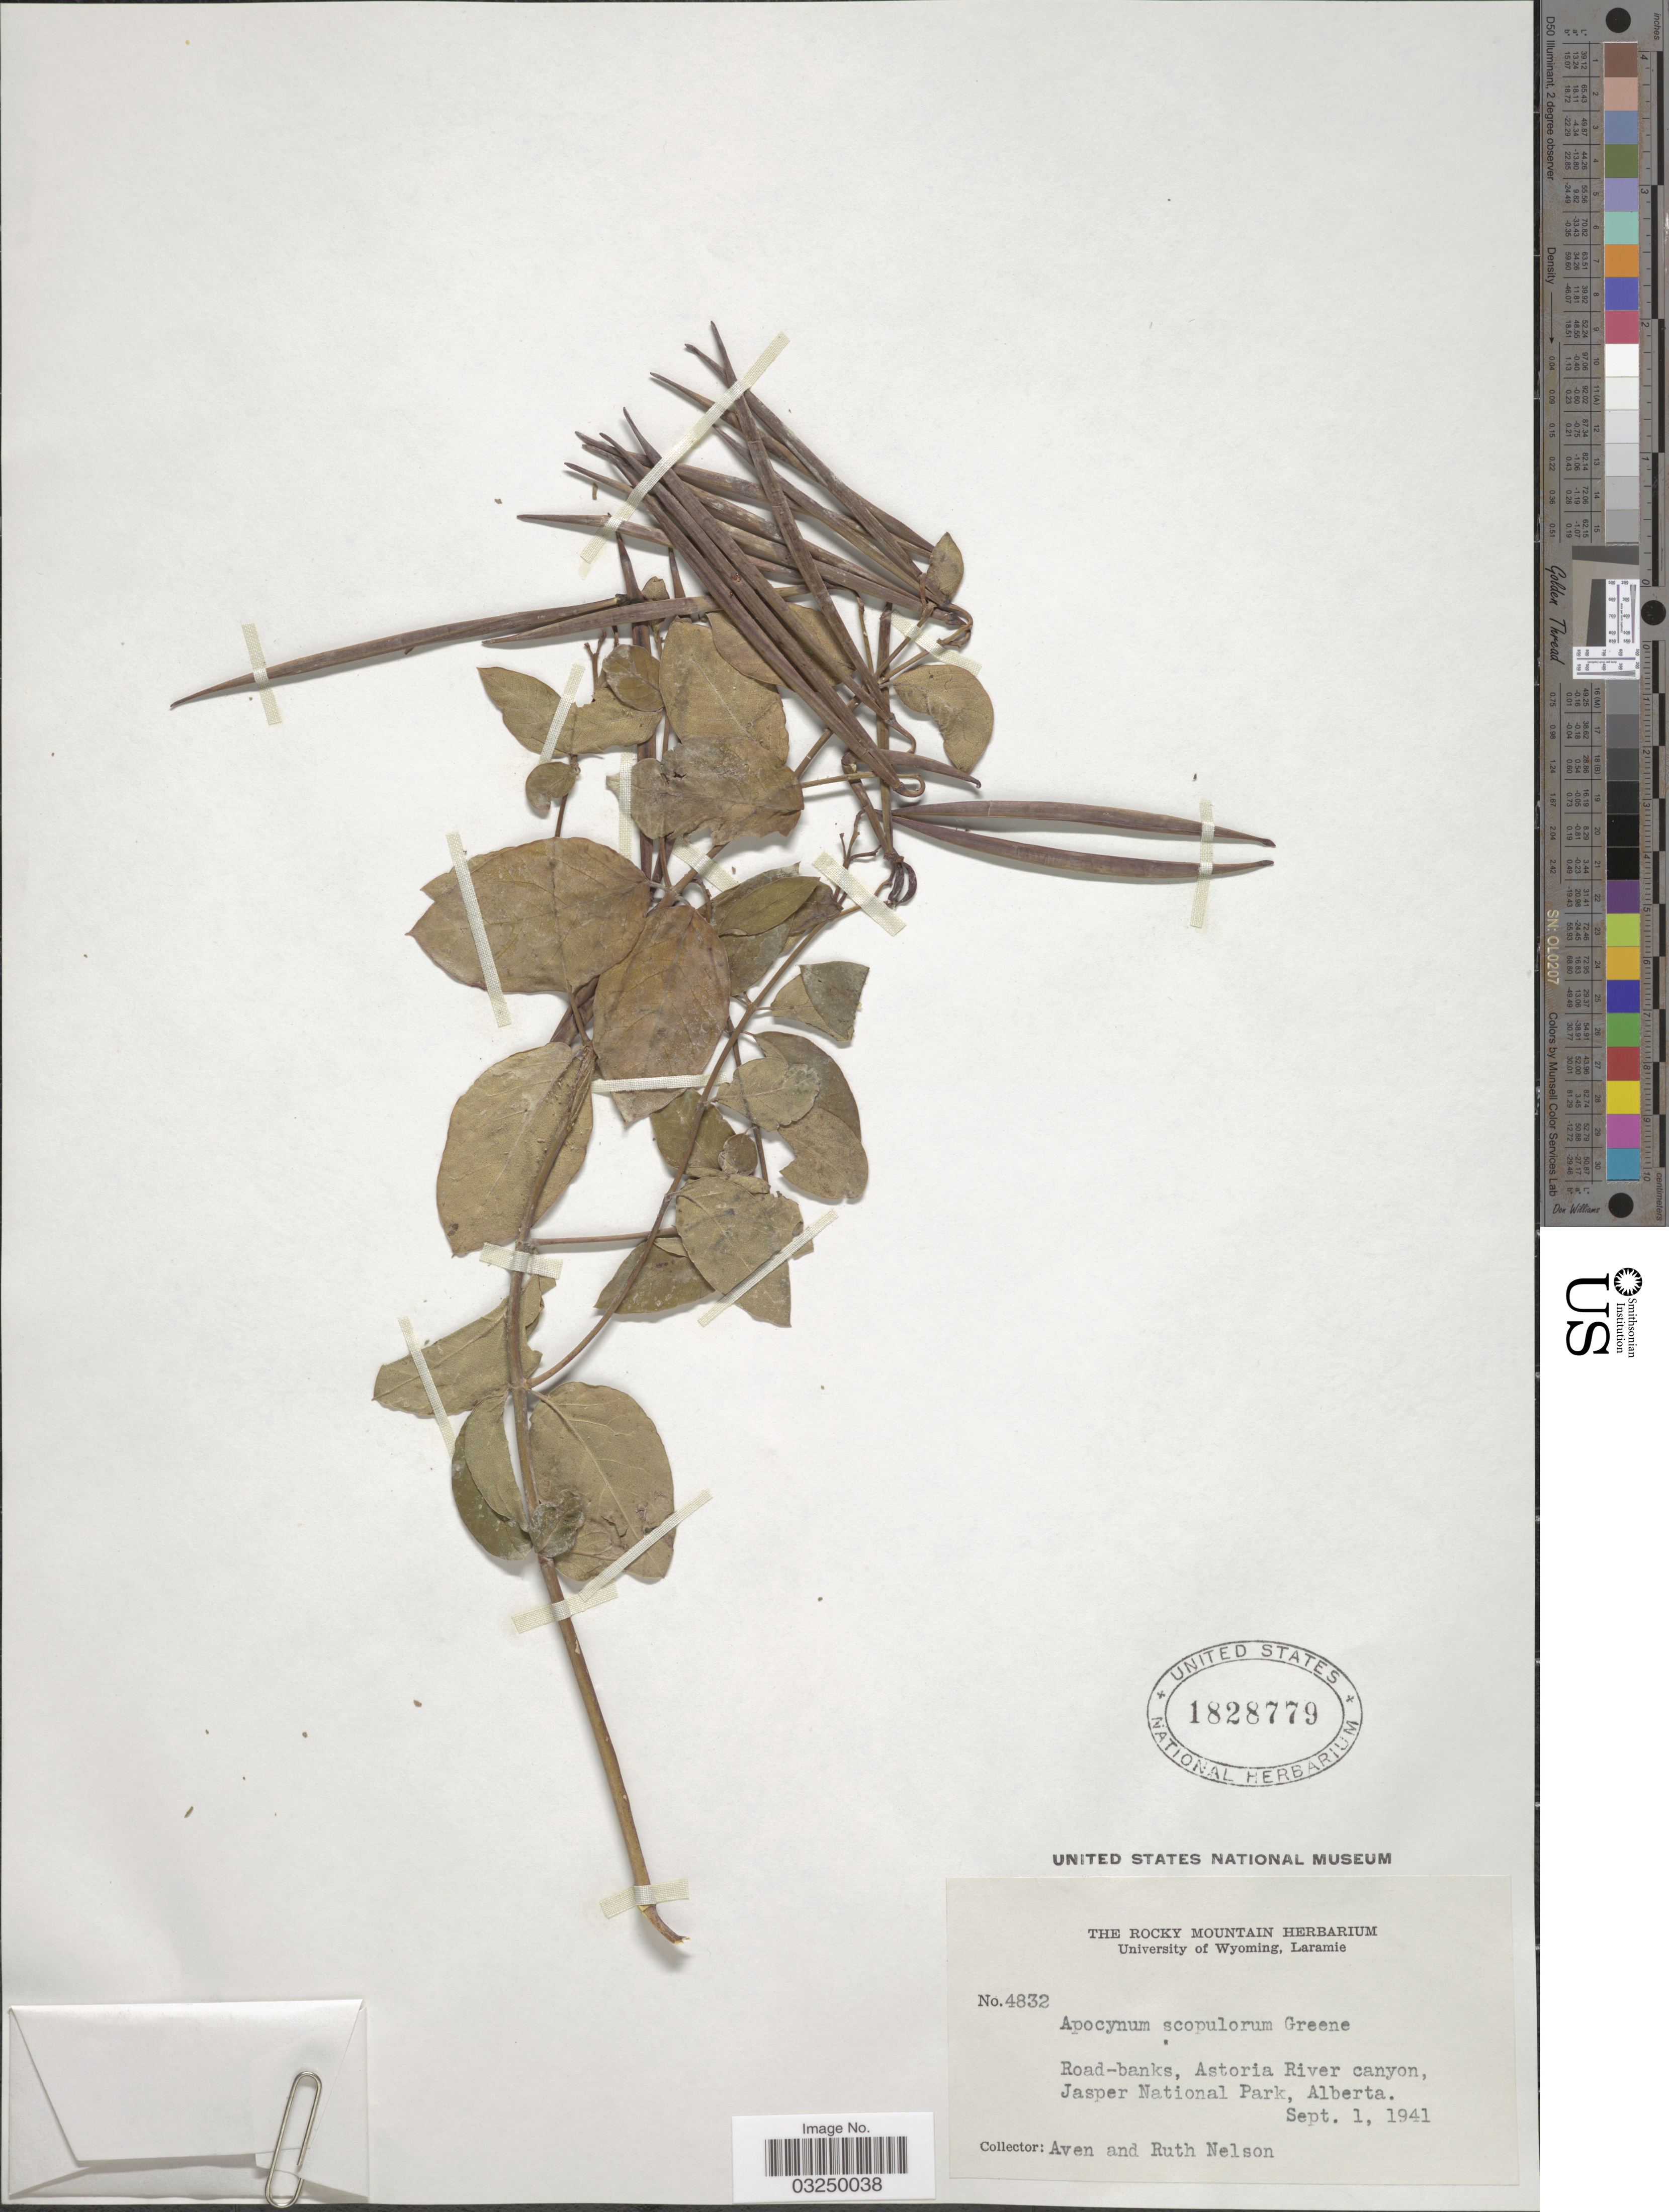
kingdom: Plantae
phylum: Tracheophyta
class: Magnoliopsida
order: Gentianales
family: Apocynaceae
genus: Apocynum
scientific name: Apocynum scopulorum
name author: Greene in Rydb.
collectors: A. Nelson & R. A. Nelson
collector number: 4832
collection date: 1941-09-01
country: Canada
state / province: Alberta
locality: Road-banks, Astoria River canyon, Jasper National Park.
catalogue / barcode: US 1828779